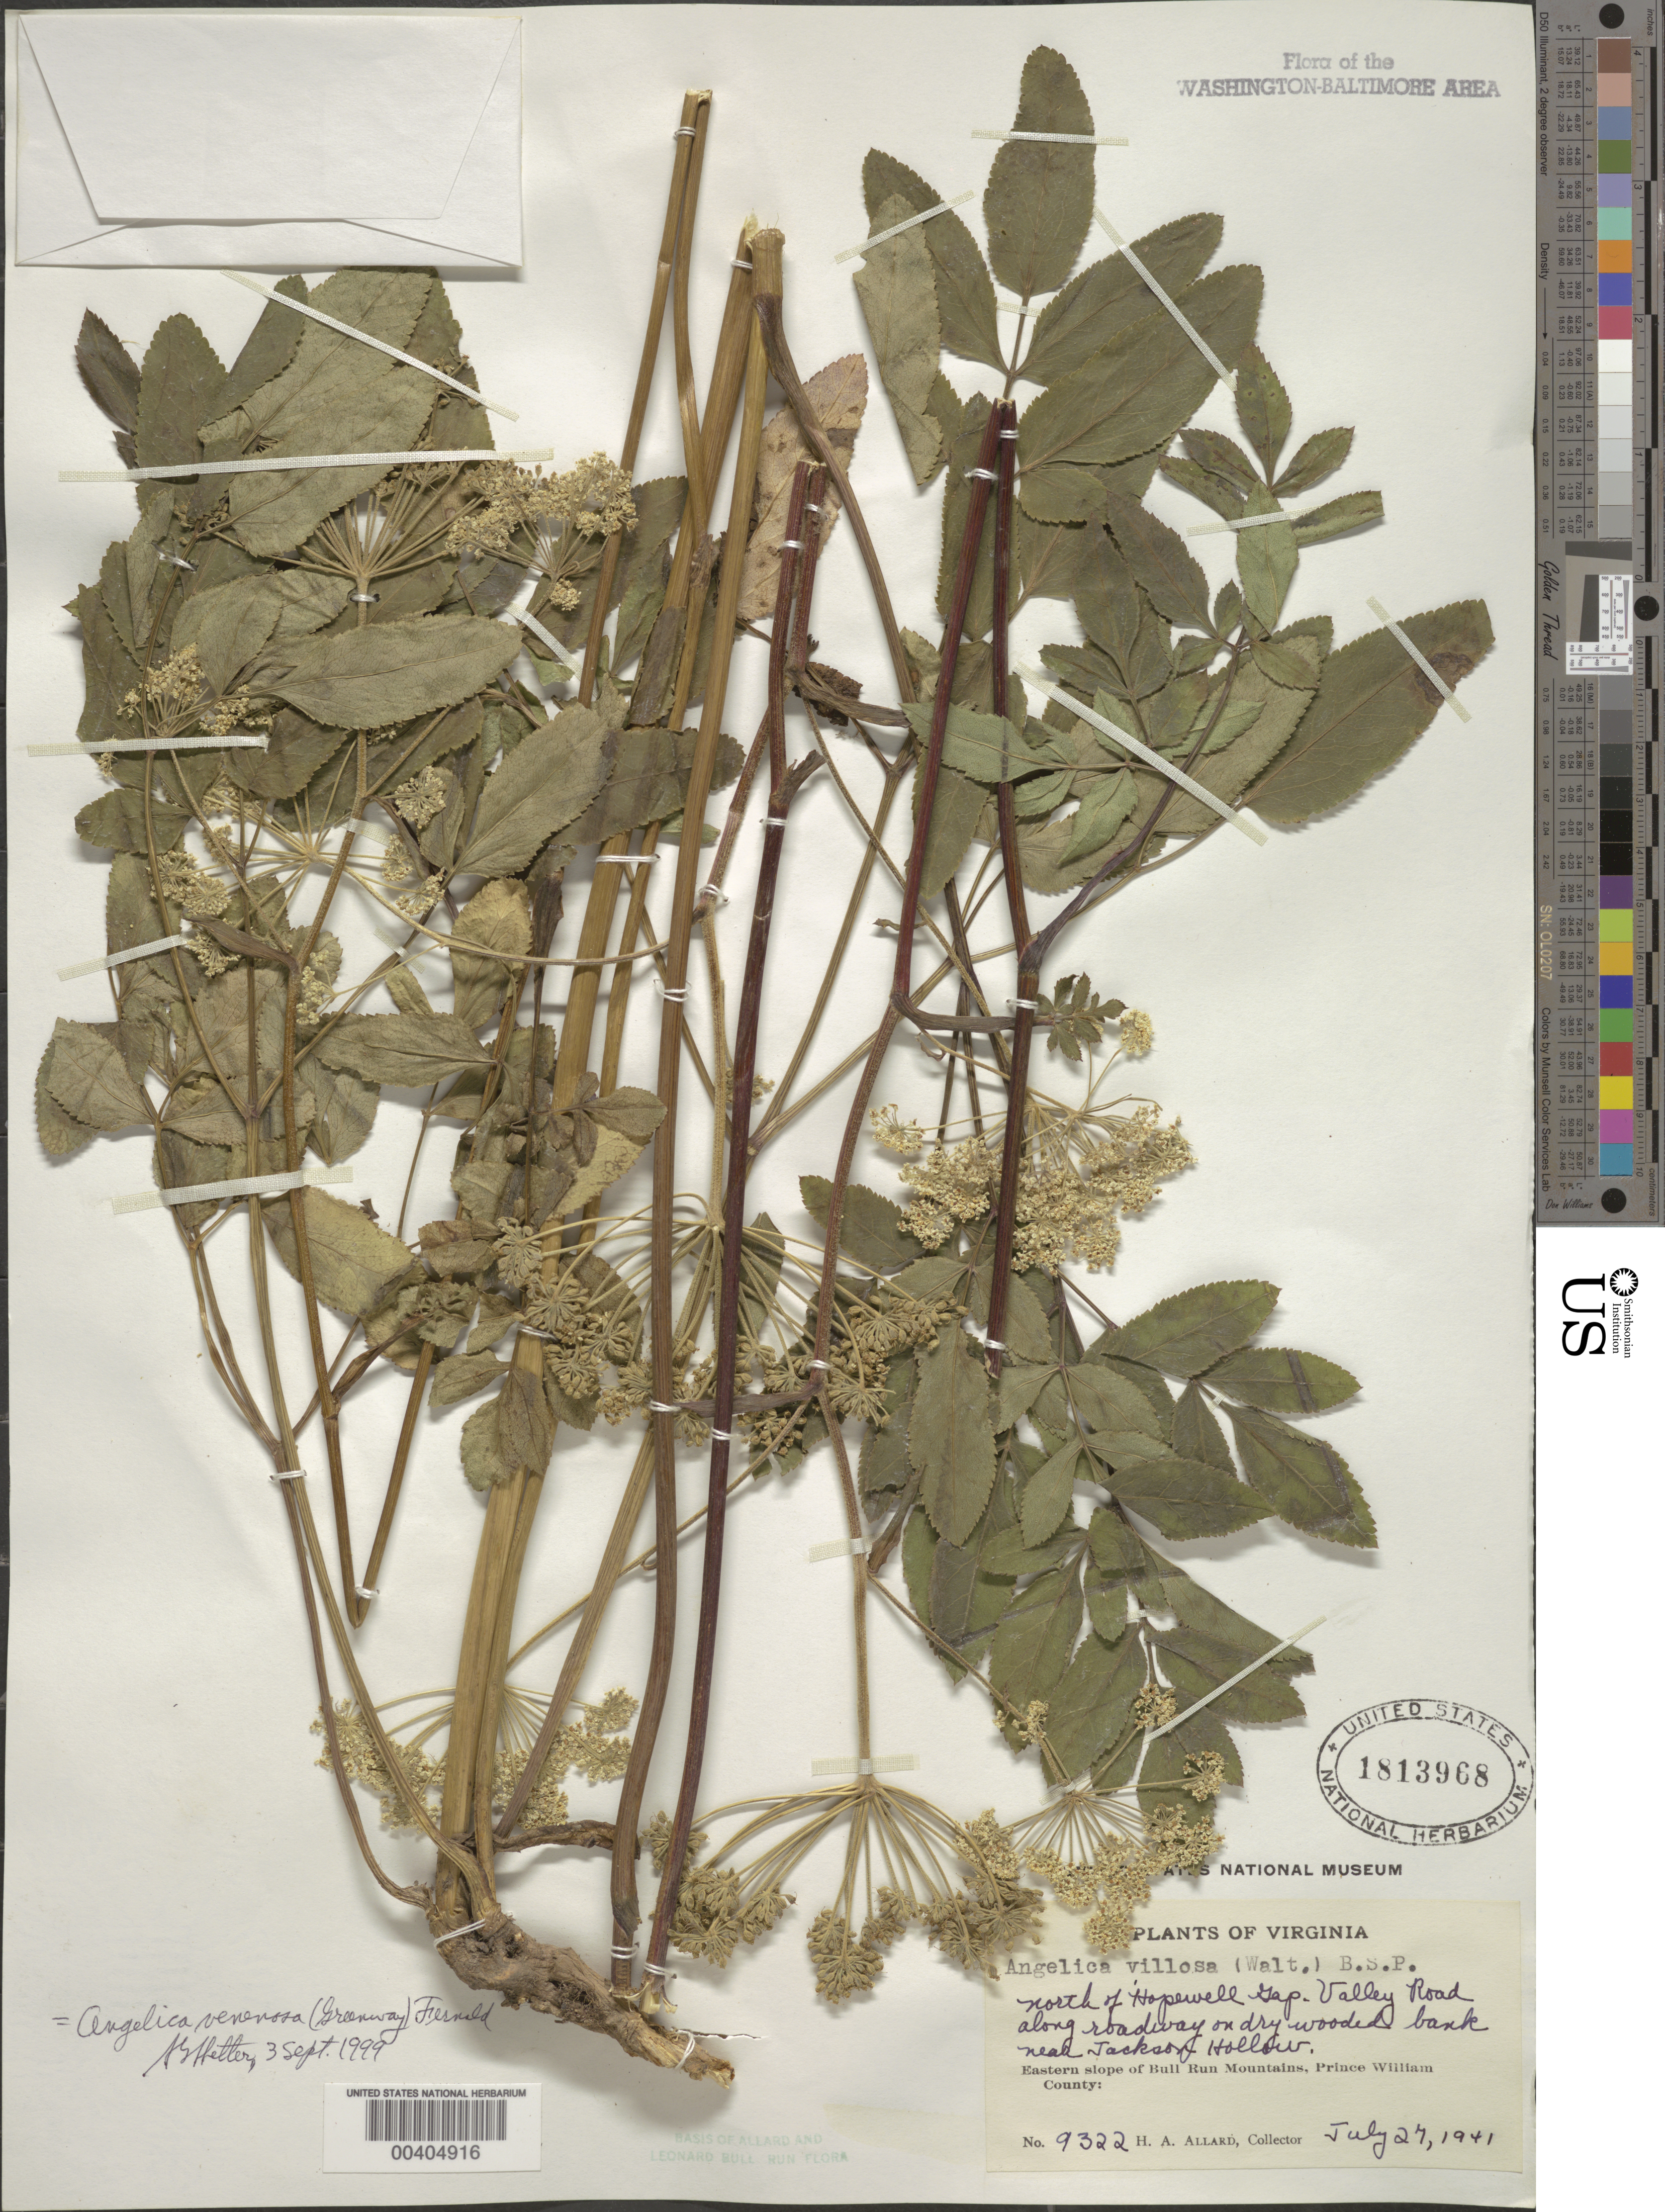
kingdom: Plantae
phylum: Tracheophyta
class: Magnoliopsida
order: Apiales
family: Apiaceae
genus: Angelica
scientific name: Angelica venenosa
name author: (Greenway) Fernald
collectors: H. A. Allard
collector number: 9322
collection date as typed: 27 Jul 1941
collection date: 1941-07-27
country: United States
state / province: Virginia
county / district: Prince William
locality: North of Hopewell Gap, eastern slope of Bull Run Mts.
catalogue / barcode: US 1813968